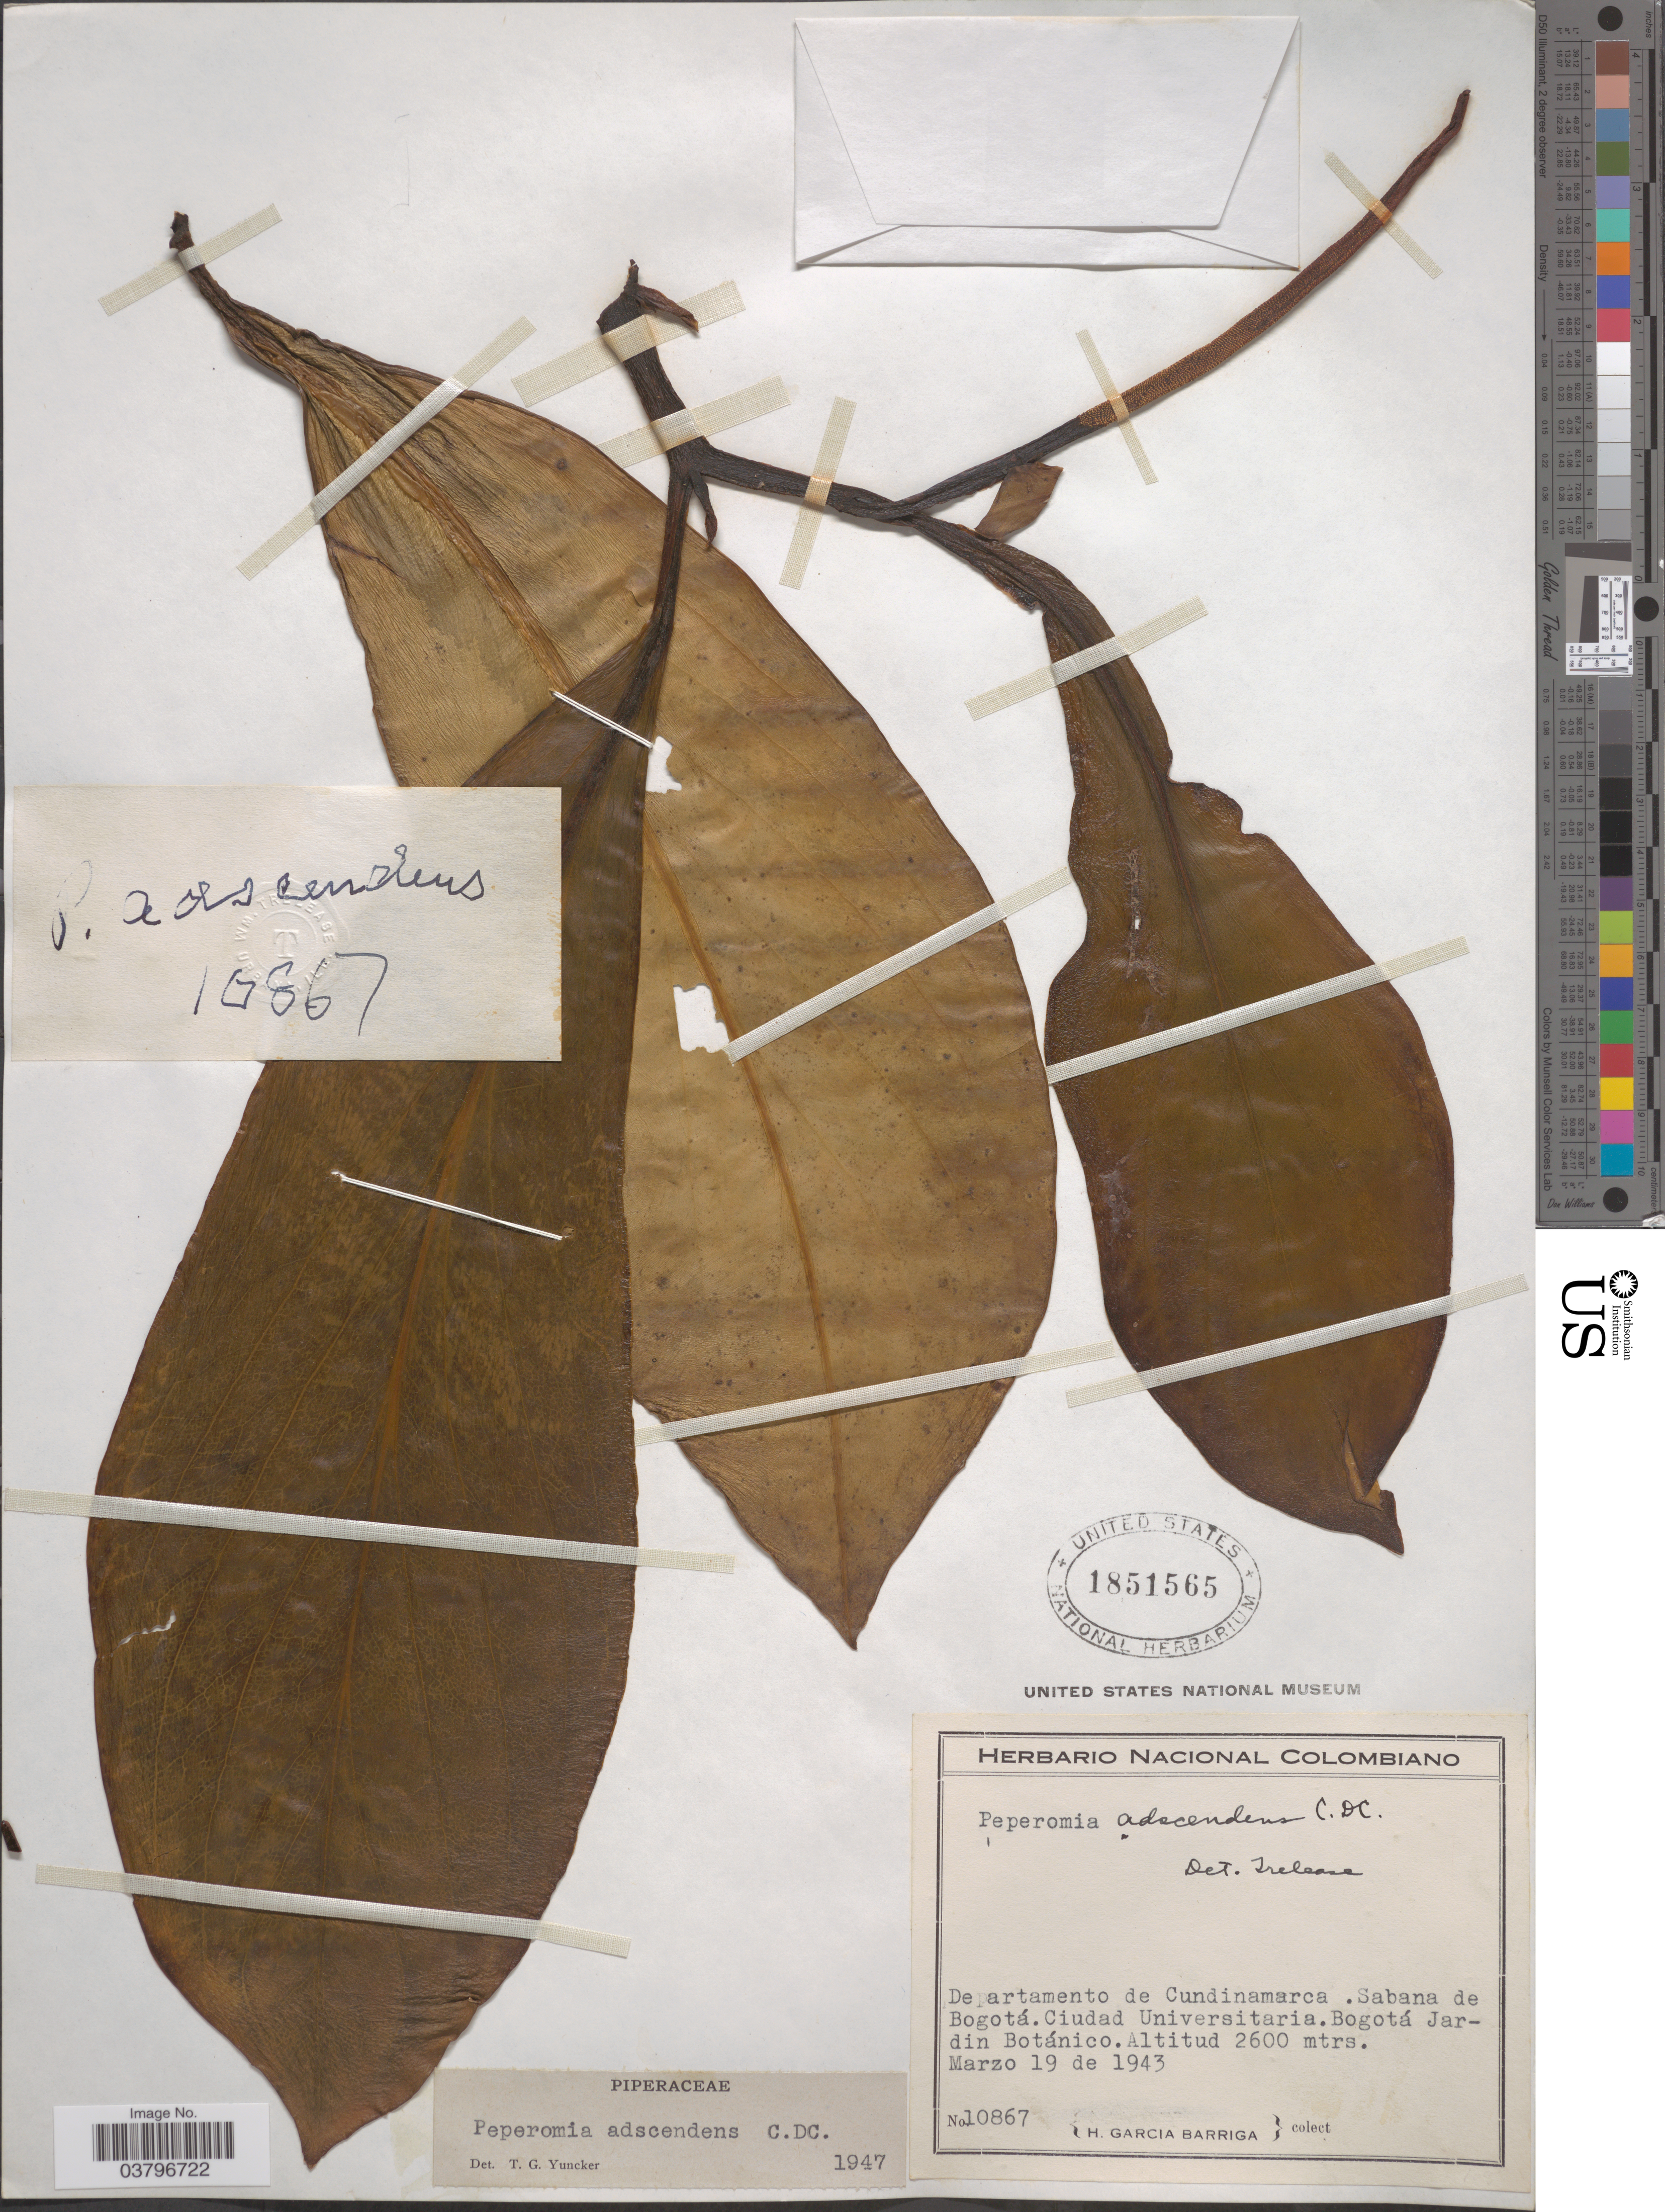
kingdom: Plantae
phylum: Tracheophyta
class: Magnoliopsida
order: Piperales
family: Piperaceae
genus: Peperomia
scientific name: Peperomia adscendens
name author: C. DC.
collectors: H. García Barriga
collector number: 10867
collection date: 1943-03-19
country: Colombia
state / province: Cundinamarca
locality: Departamento de Cundinamarca. Sabana de Bogotá. Ciudad Universitaria. Bogotá Jardin Botánico.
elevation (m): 2600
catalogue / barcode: US 1851565